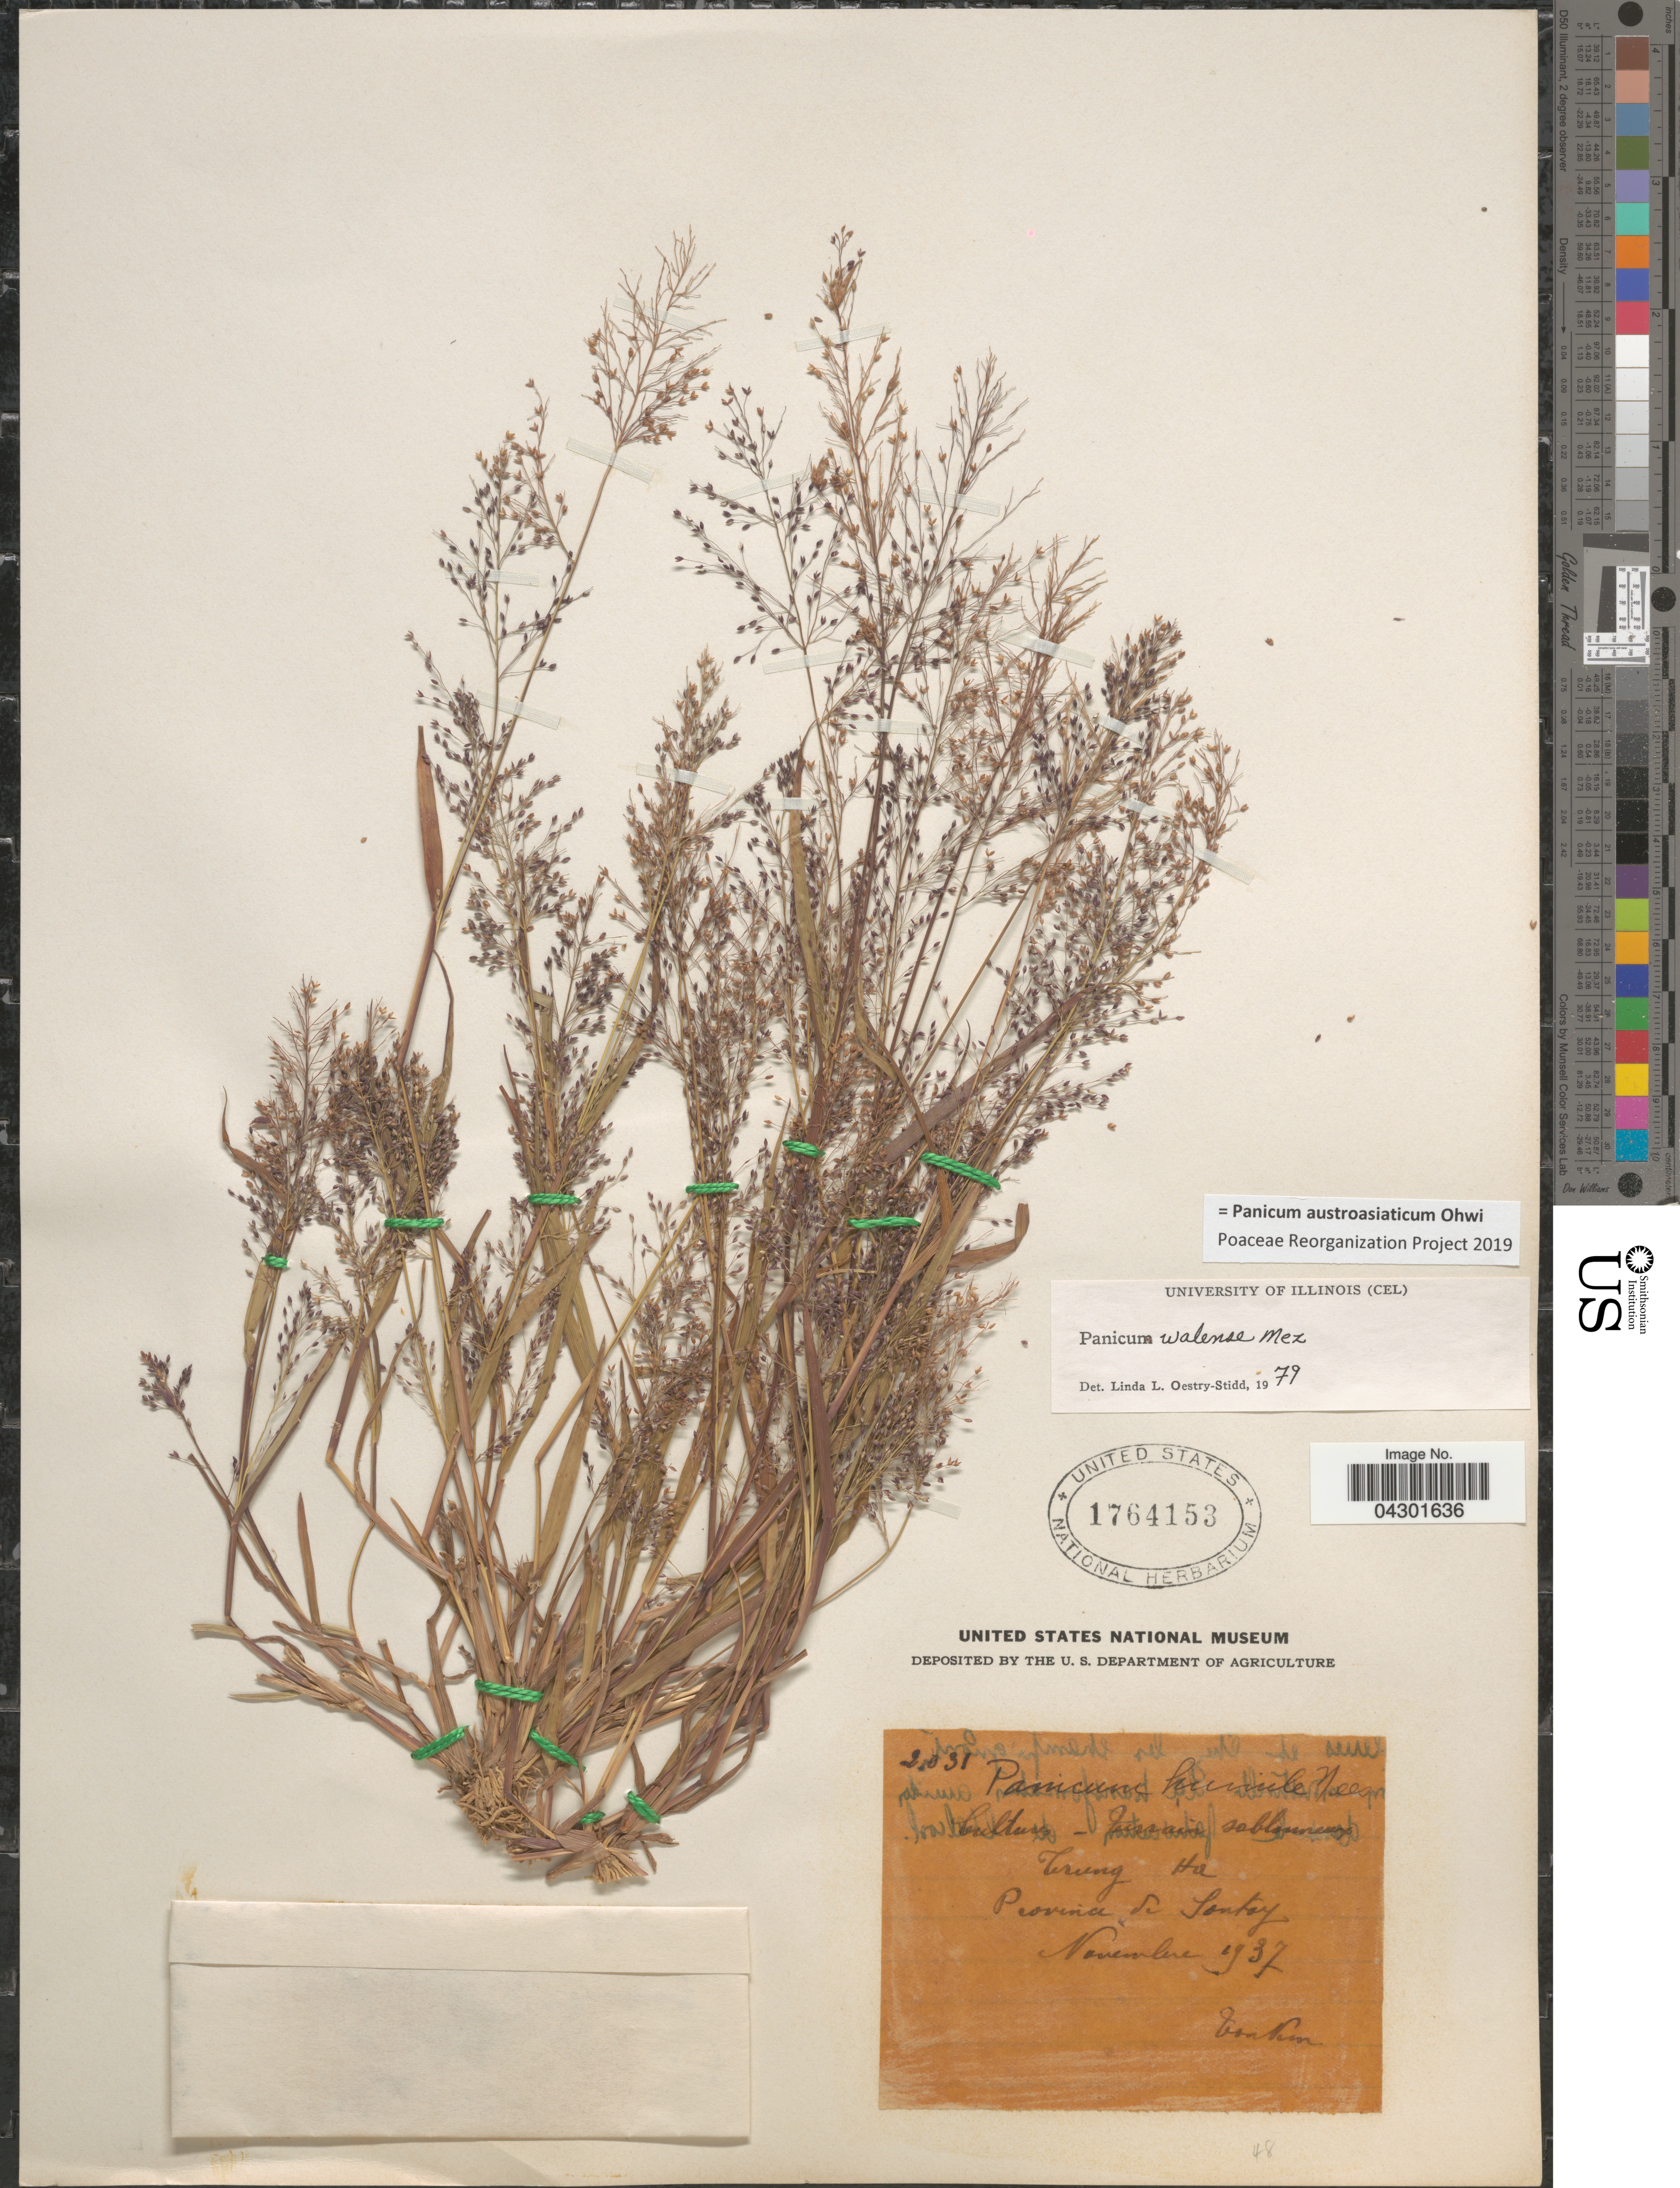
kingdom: Plantae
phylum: Tracheophyta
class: Liliopsida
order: Poales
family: Poaceae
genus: Panicum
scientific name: Panicum austroasiaticum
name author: Ohwi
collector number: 2031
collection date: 1937-11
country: Vietnam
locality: Cultures-terrain sablonneux. Trung Ha. Province de Santoy. Tonkin.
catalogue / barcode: US 1764153